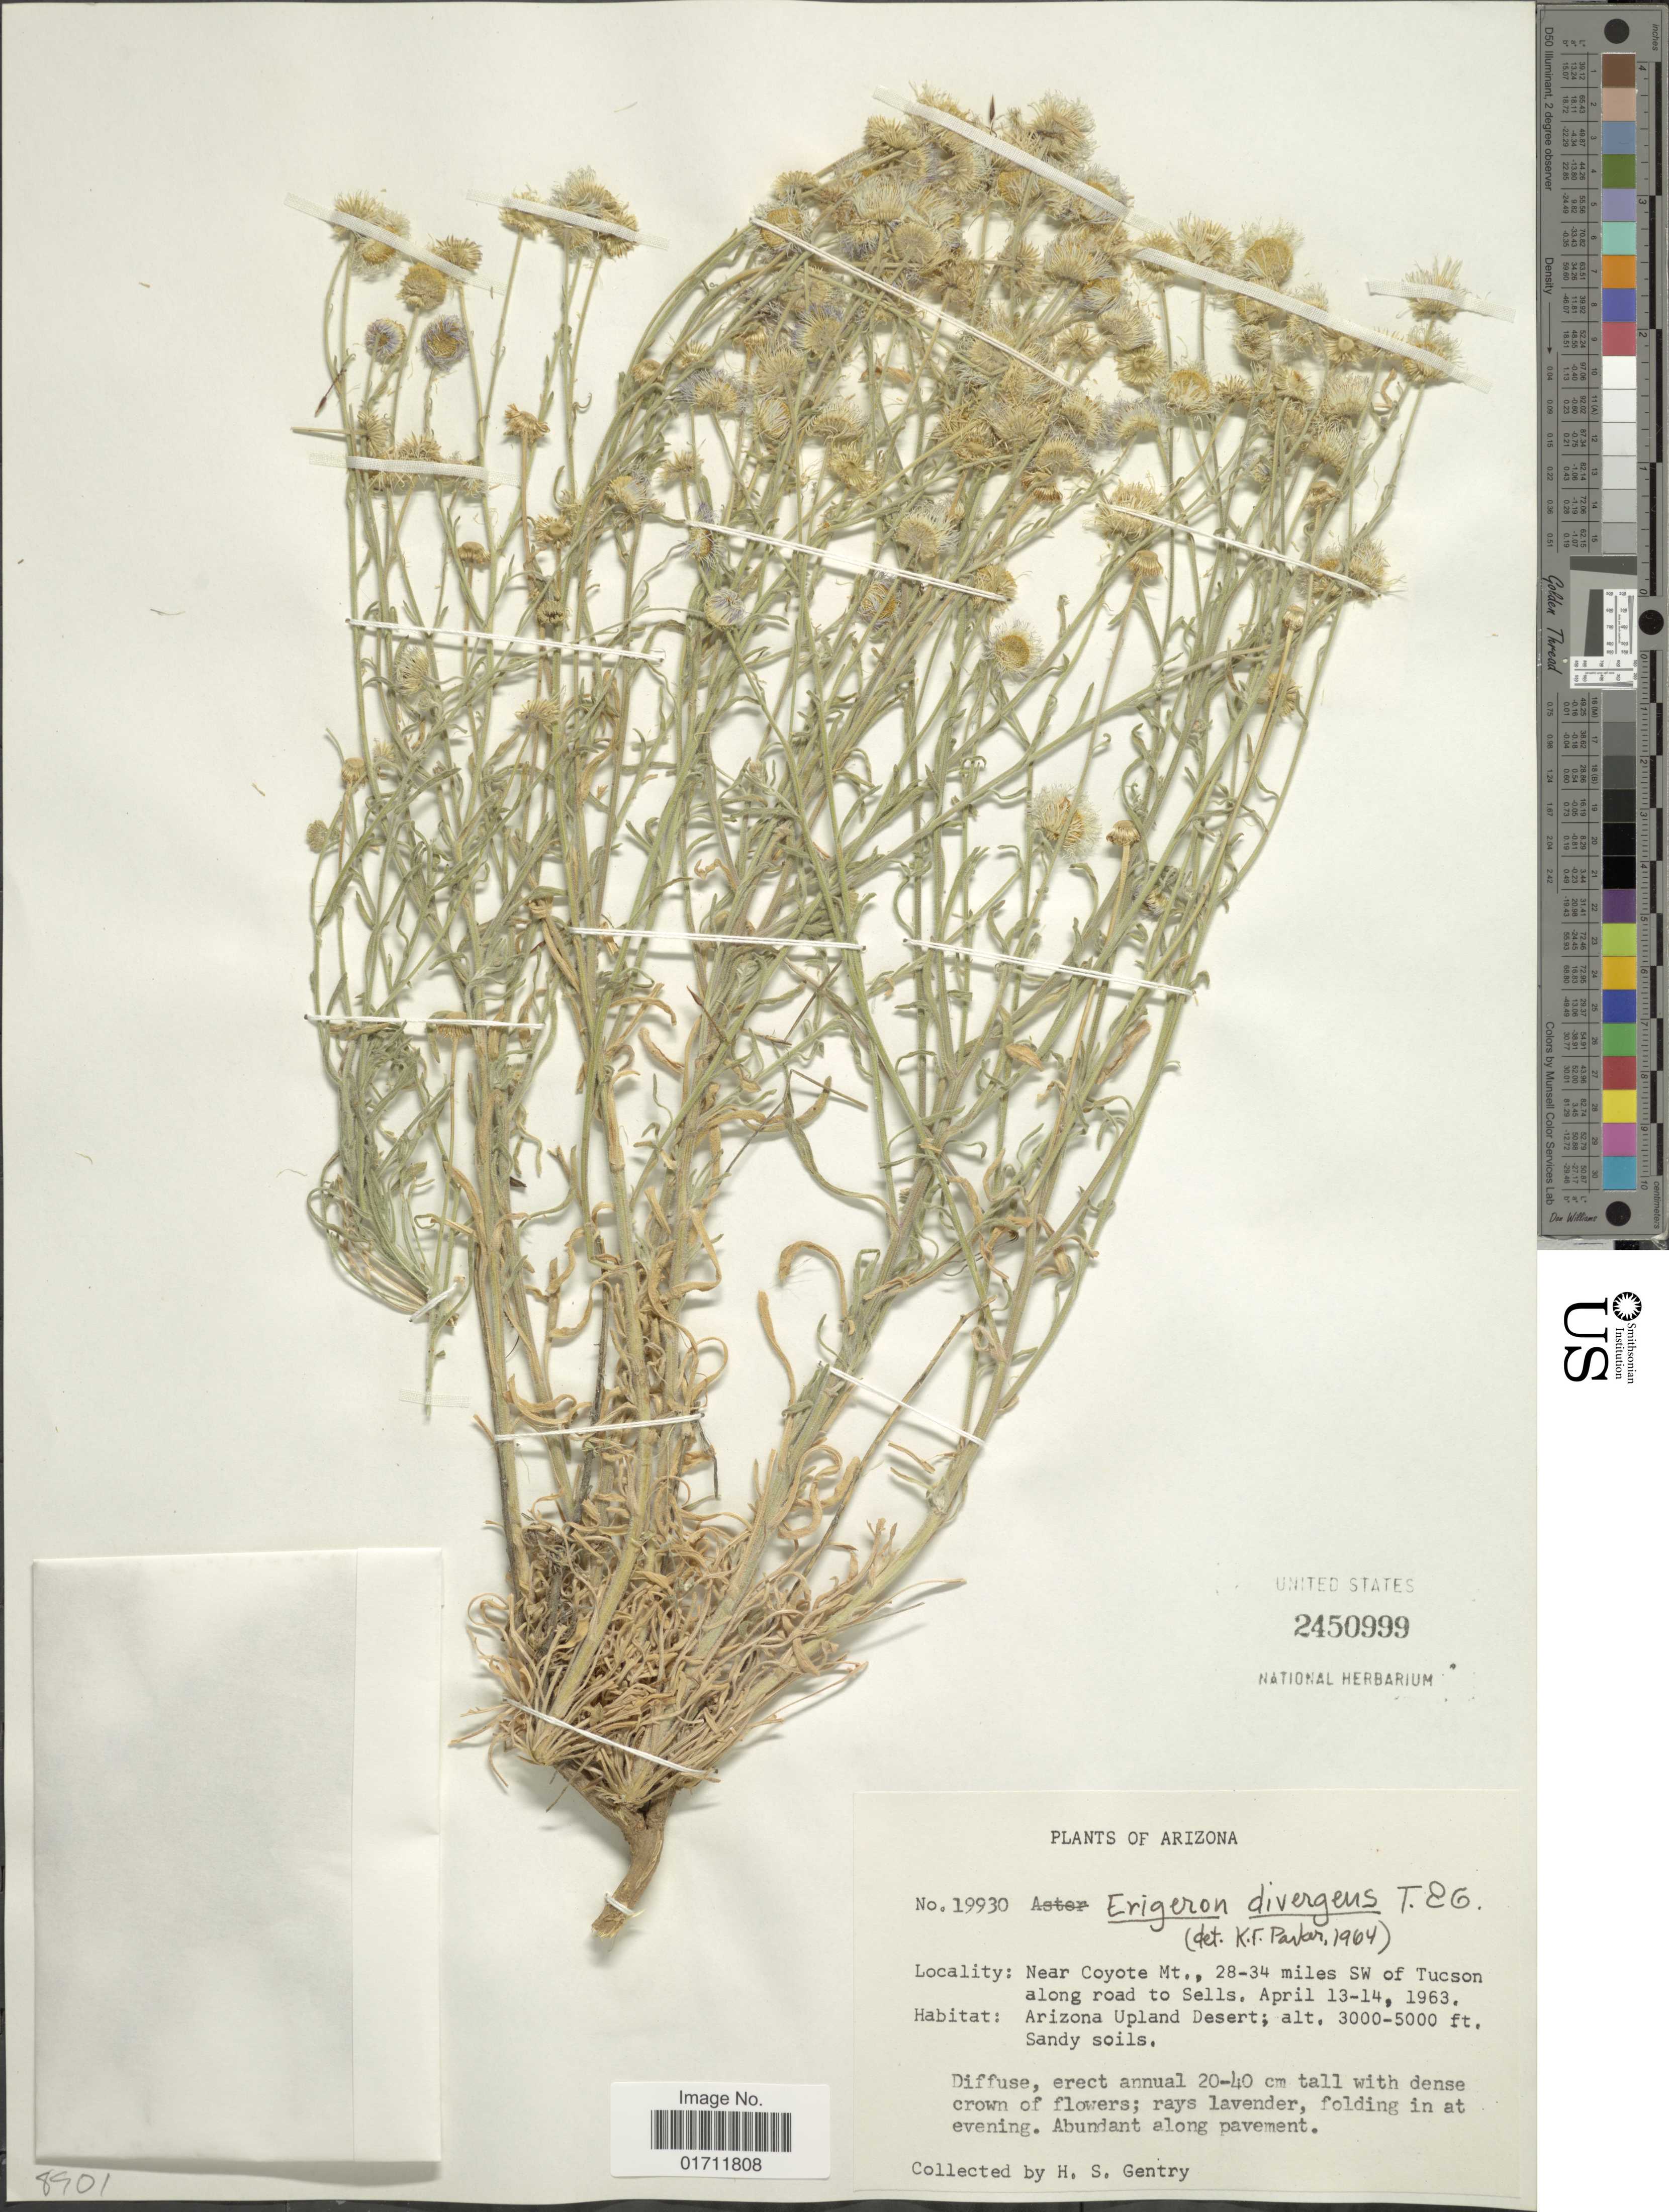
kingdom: Plantae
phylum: Tracheophyta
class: Magnoliopsida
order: Asterales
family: Asteraceae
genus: Erigeron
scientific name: Erigeron divergens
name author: Torr. & A. Gray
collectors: H. S. Gentry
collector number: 19930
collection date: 1963-04-13/1963-04-14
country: United States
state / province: Arizona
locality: Near Coyote Mt., 28-34 miles SW of Tucson along road to Sells, Arizona Upland Desert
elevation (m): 914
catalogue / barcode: US 2450999